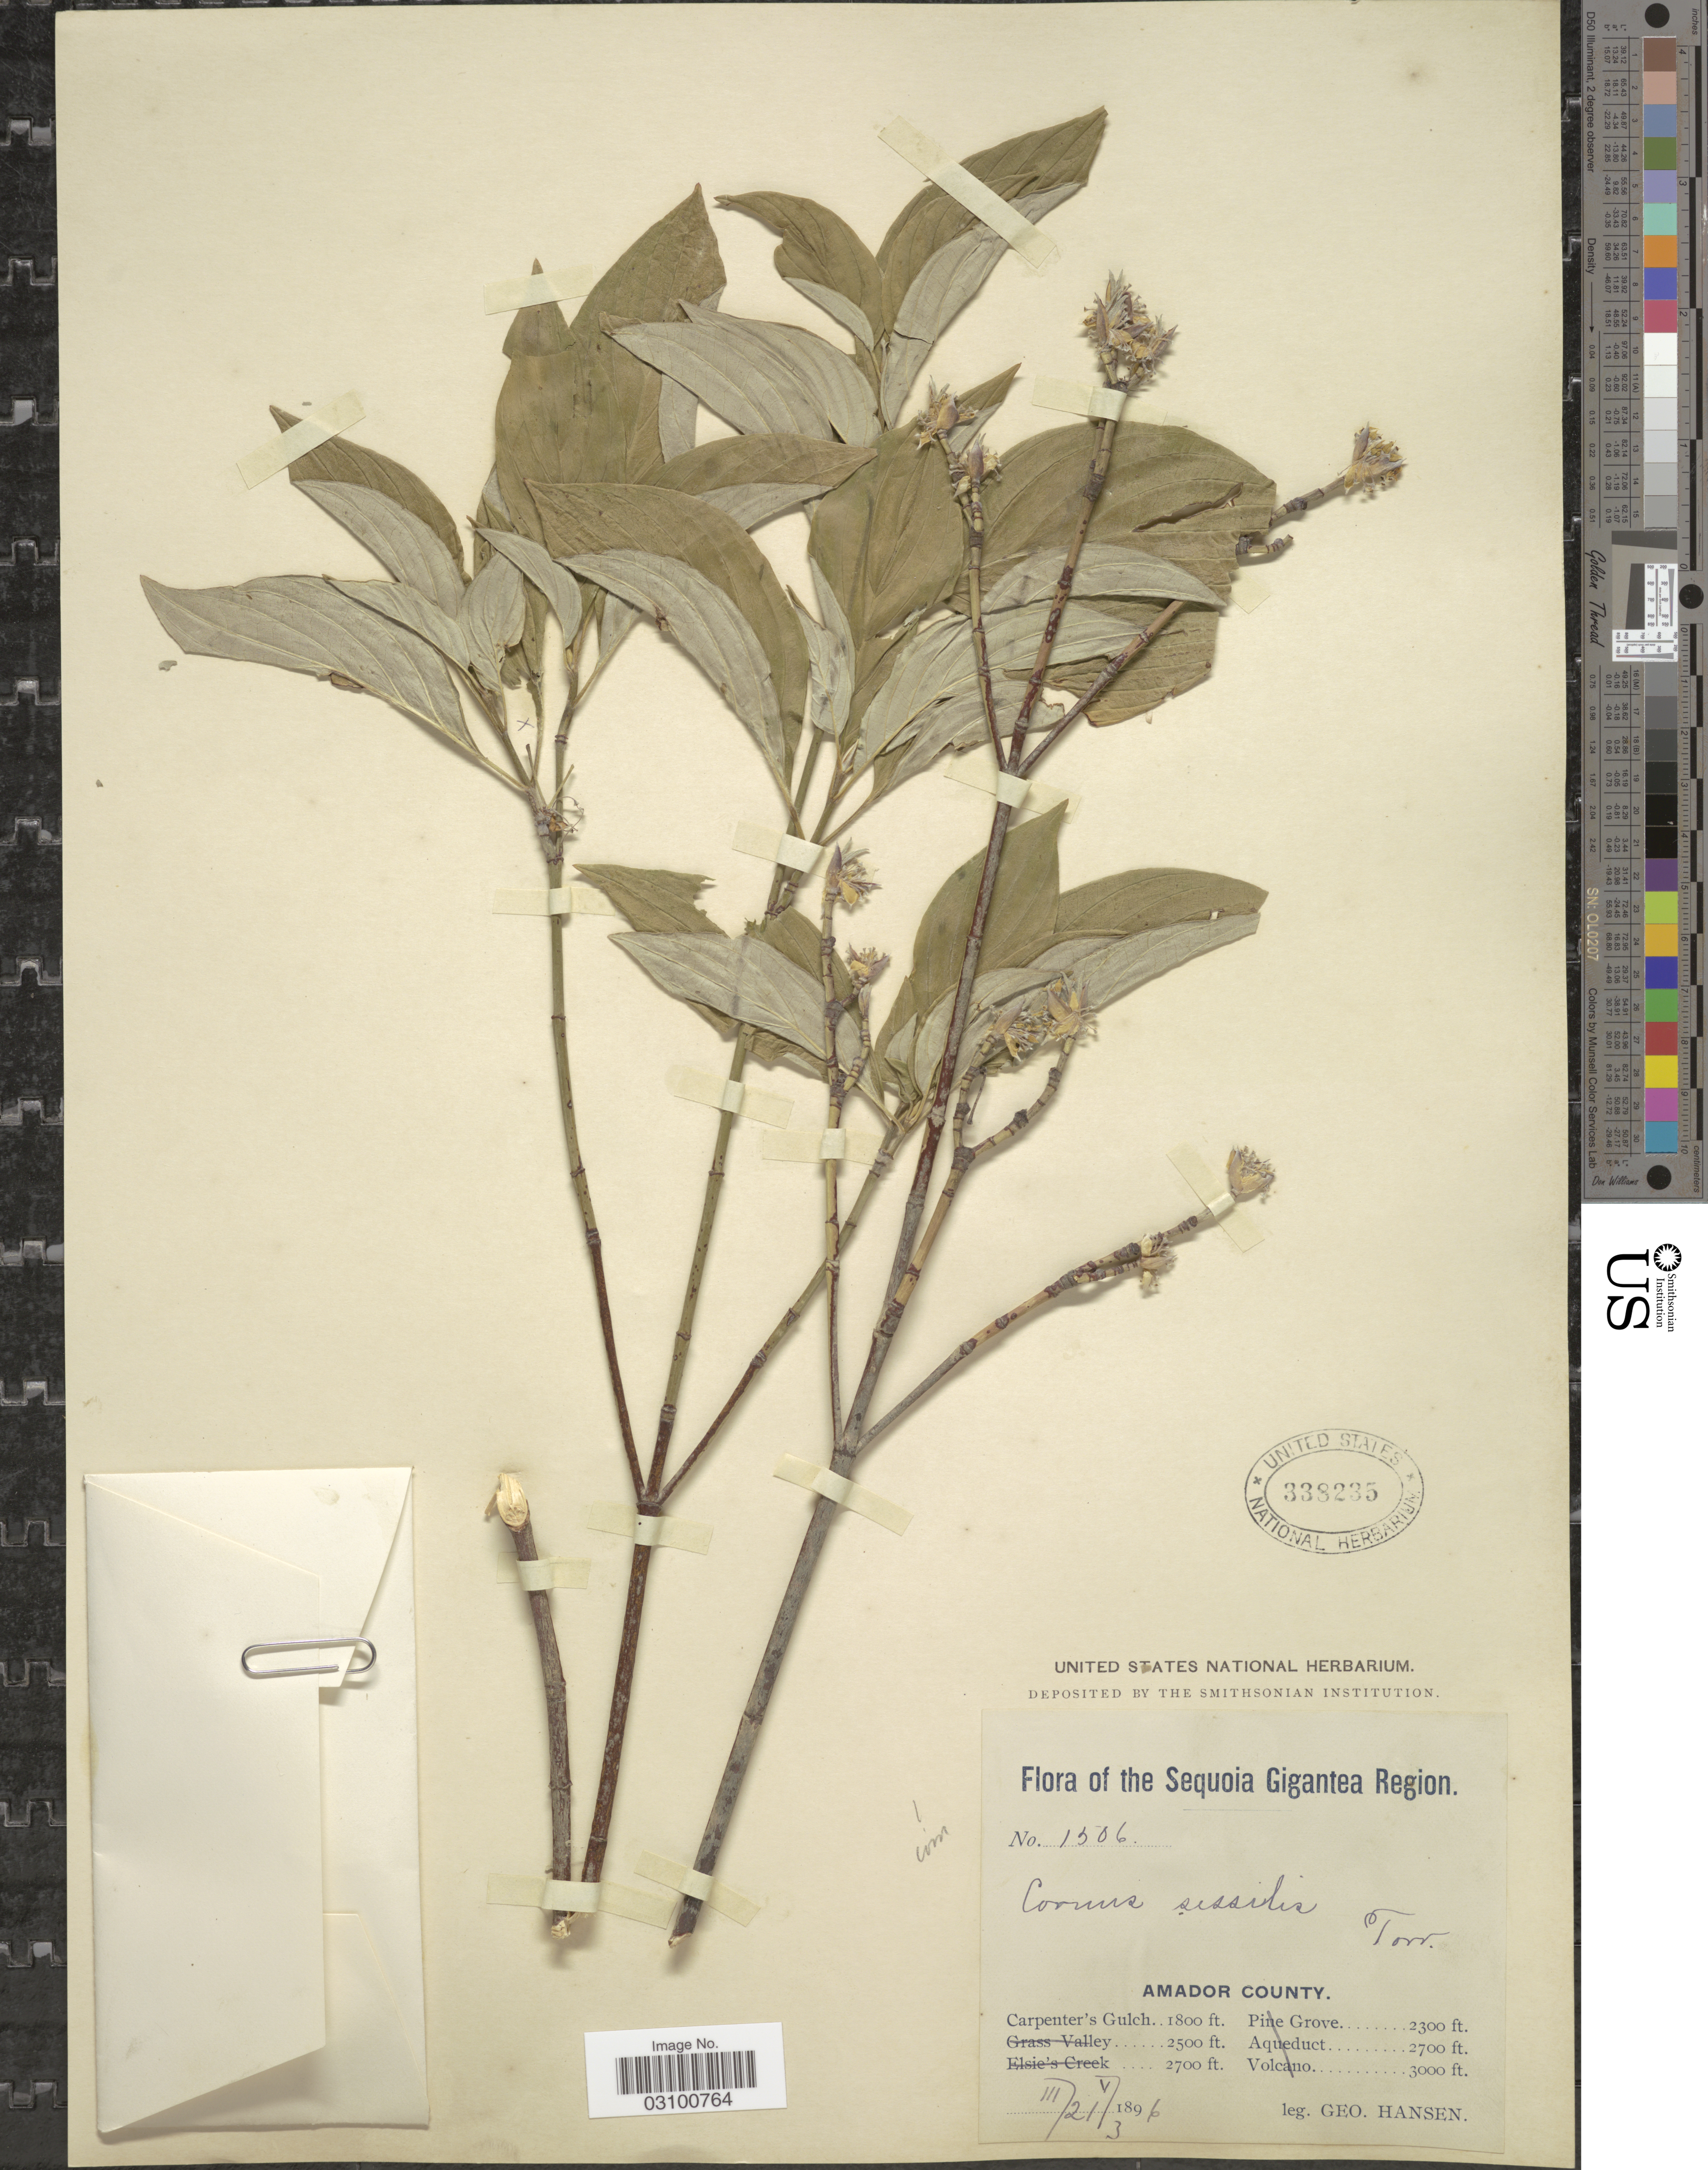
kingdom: Plantae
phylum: Tracheophyta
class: Magnoliopsida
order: Cornales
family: Cornaceae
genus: Cornus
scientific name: Cornus sessilis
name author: Torr. ex Durand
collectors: G. Hansen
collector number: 1506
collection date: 1896-03-21/1896-05-03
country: United States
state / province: California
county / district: Amador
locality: Sequoia Gigantea Region. Amador County. Carpenter's Gulch.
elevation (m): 549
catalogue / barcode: US 338235